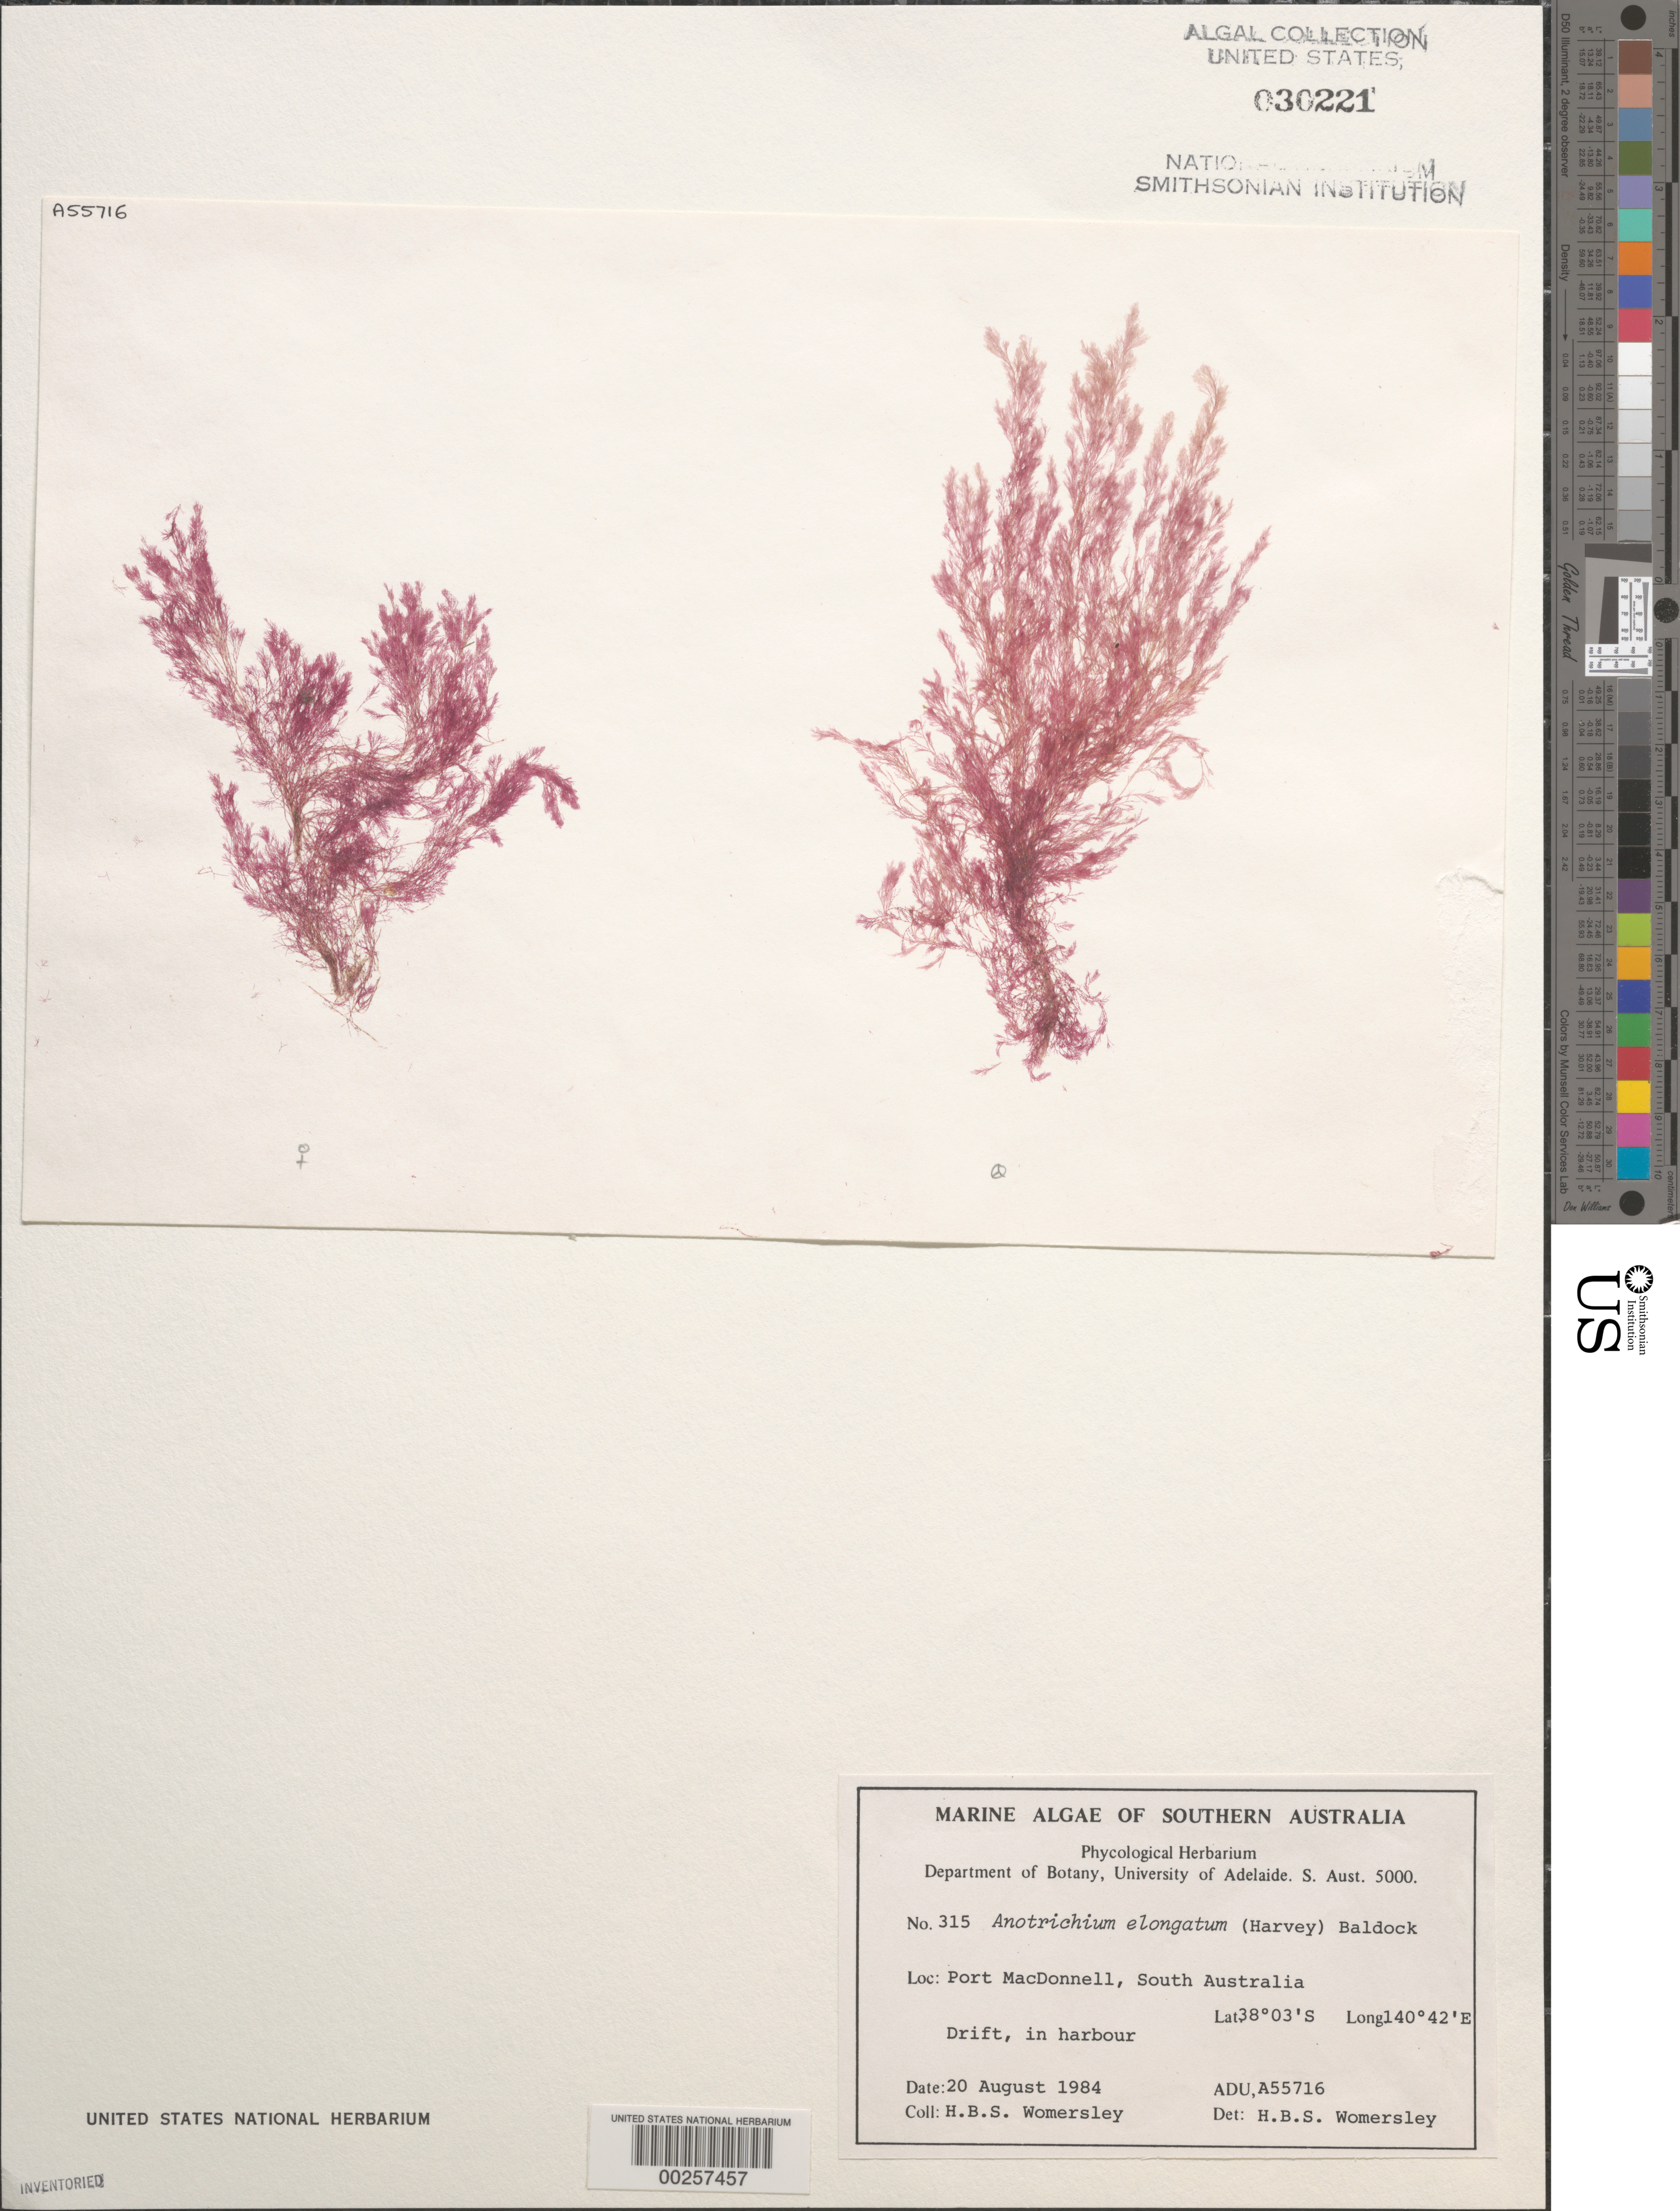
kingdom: Plantae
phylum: Rhodophyta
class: Florideophyceae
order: Ceramiales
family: Wrangeliaceae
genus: Anotrichium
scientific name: Anotrichium elongatum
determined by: Womersley, H. B. S.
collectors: H. B. S. Womersley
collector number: ADU A55716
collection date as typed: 20 Aug 1984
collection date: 1984-08-20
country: Australia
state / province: South Australia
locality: Port MacDonnell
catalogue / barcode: US 30221